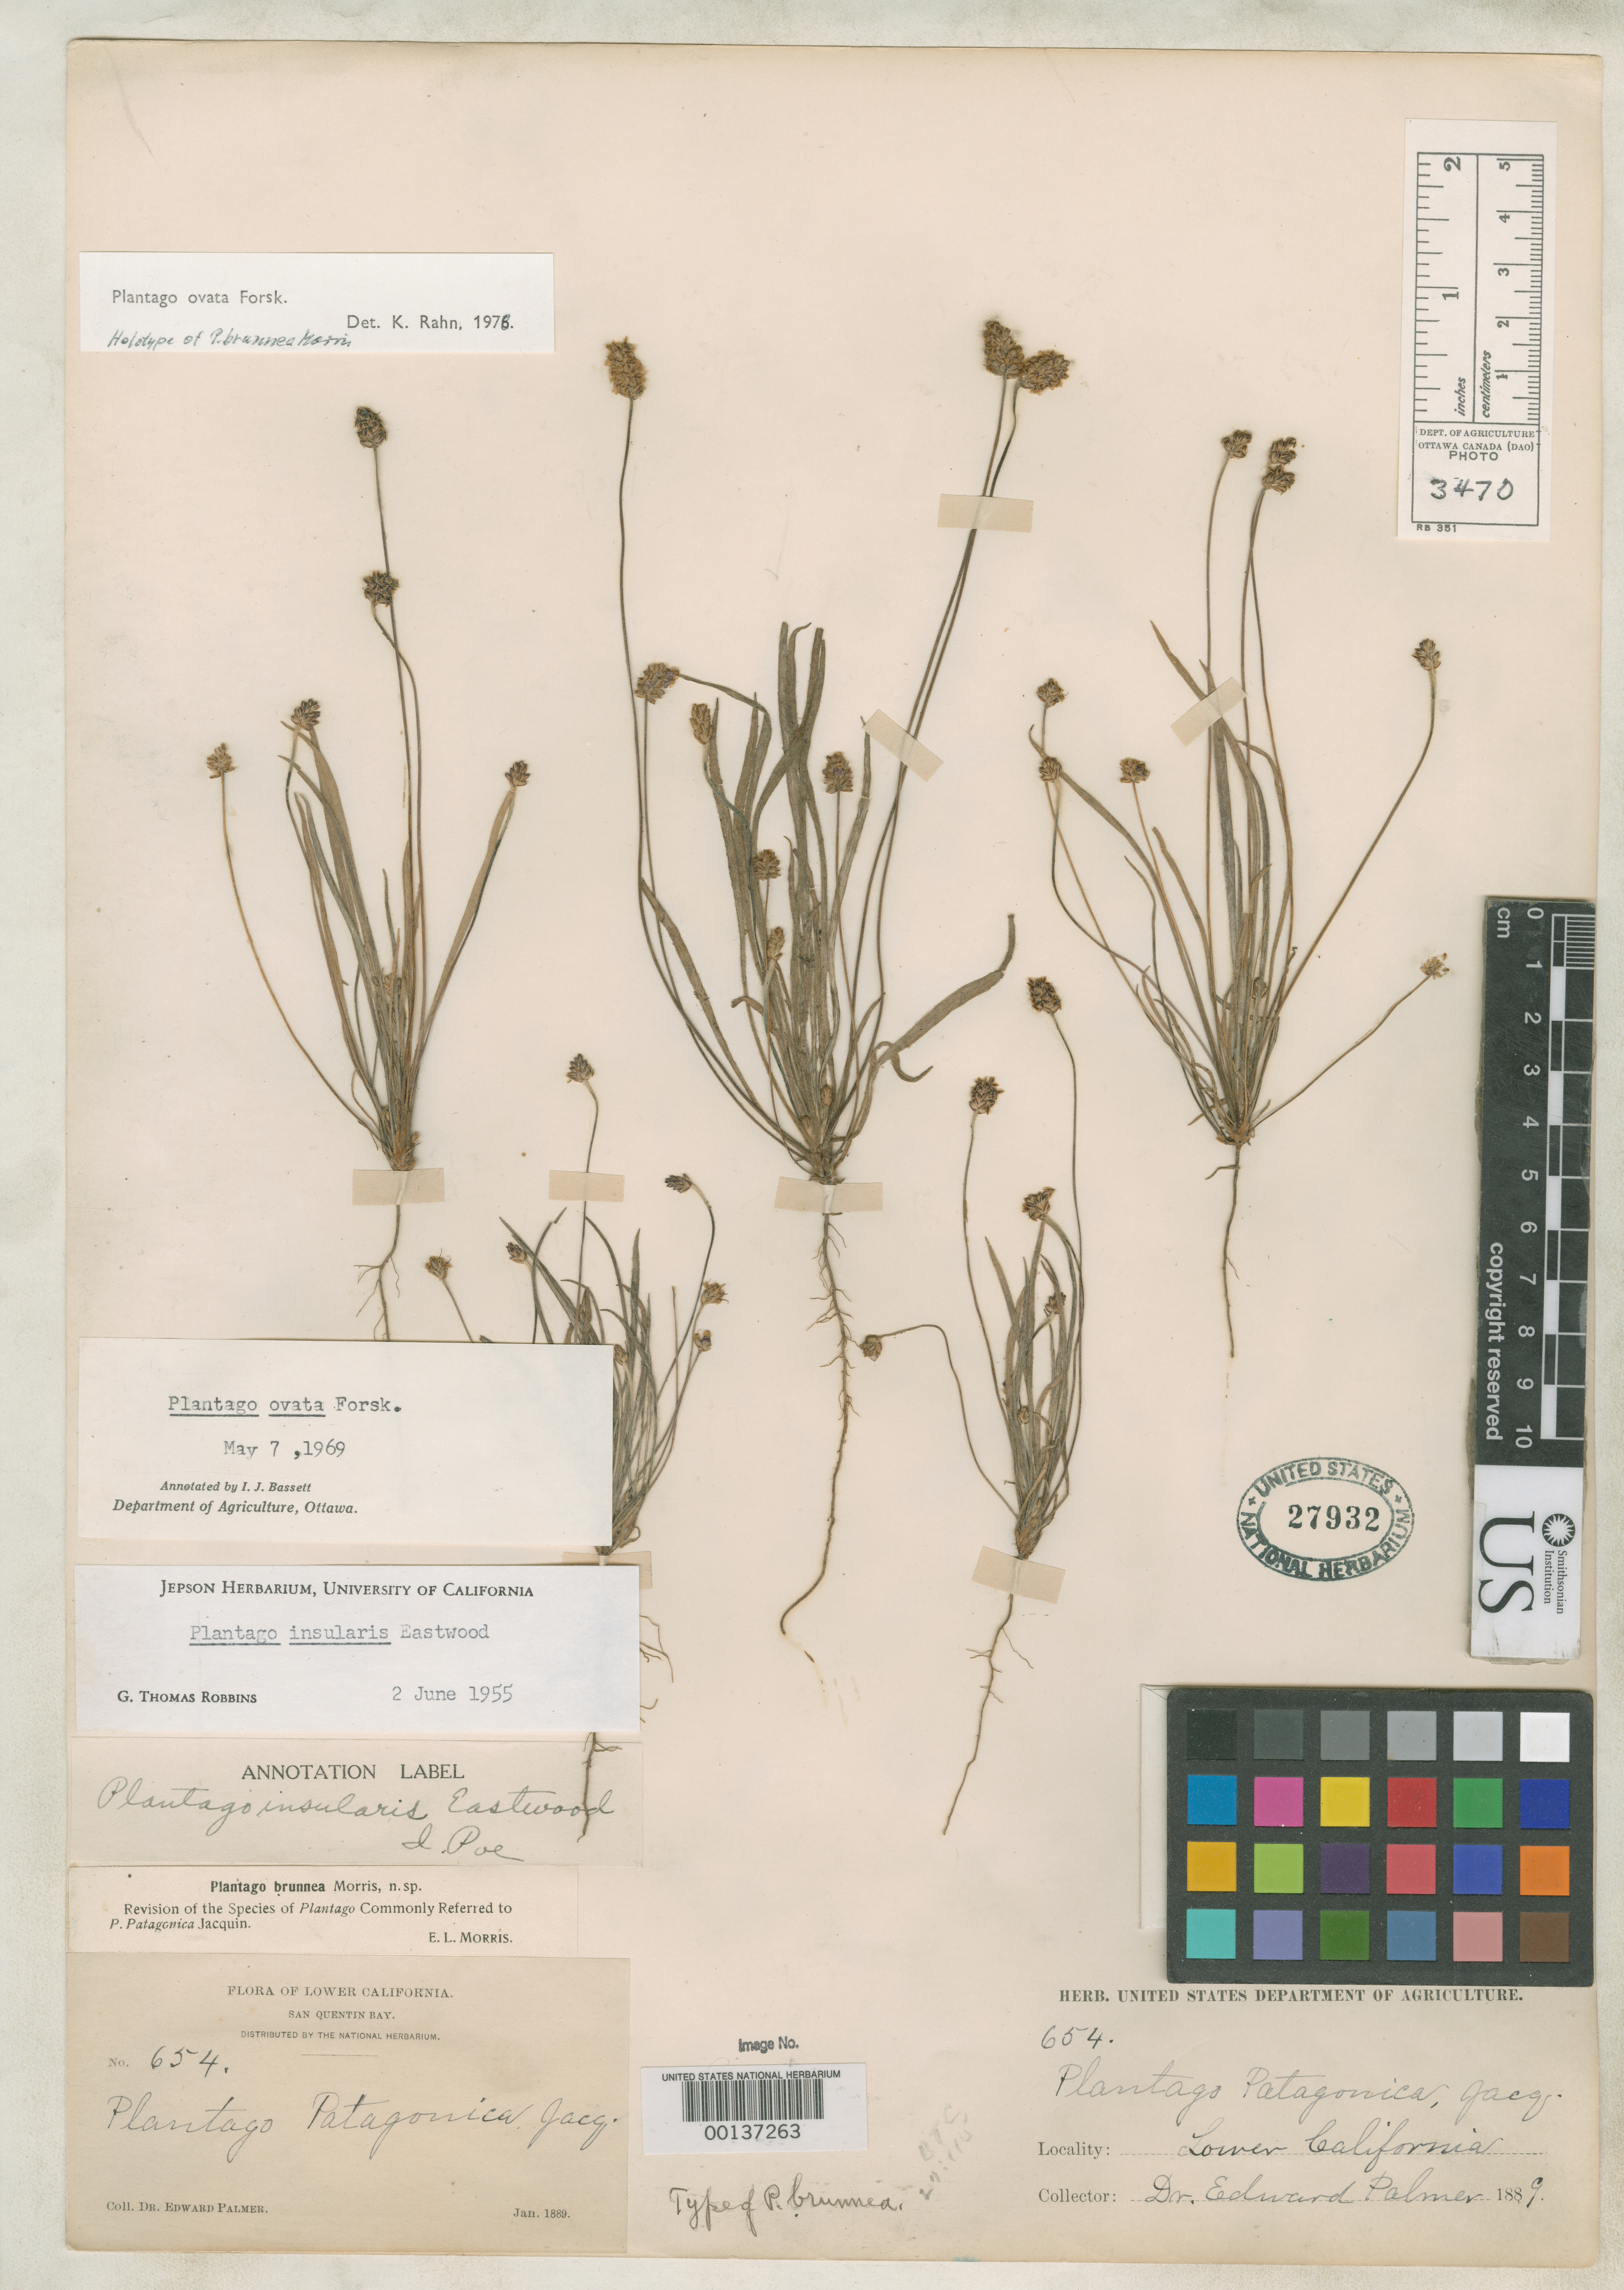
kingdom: Plantae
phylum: Tracheophyta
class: Magnoliopsida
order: Lamiales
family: Plantaginaceae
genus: Plantago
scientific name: Plantago brunnea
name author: E. Morris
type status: Holotype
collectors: E. Palmer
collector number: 654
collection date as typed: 1889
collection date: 1889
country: Mexico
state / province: Baja California Norte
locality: San Quentin Bay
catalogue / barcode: US 27932